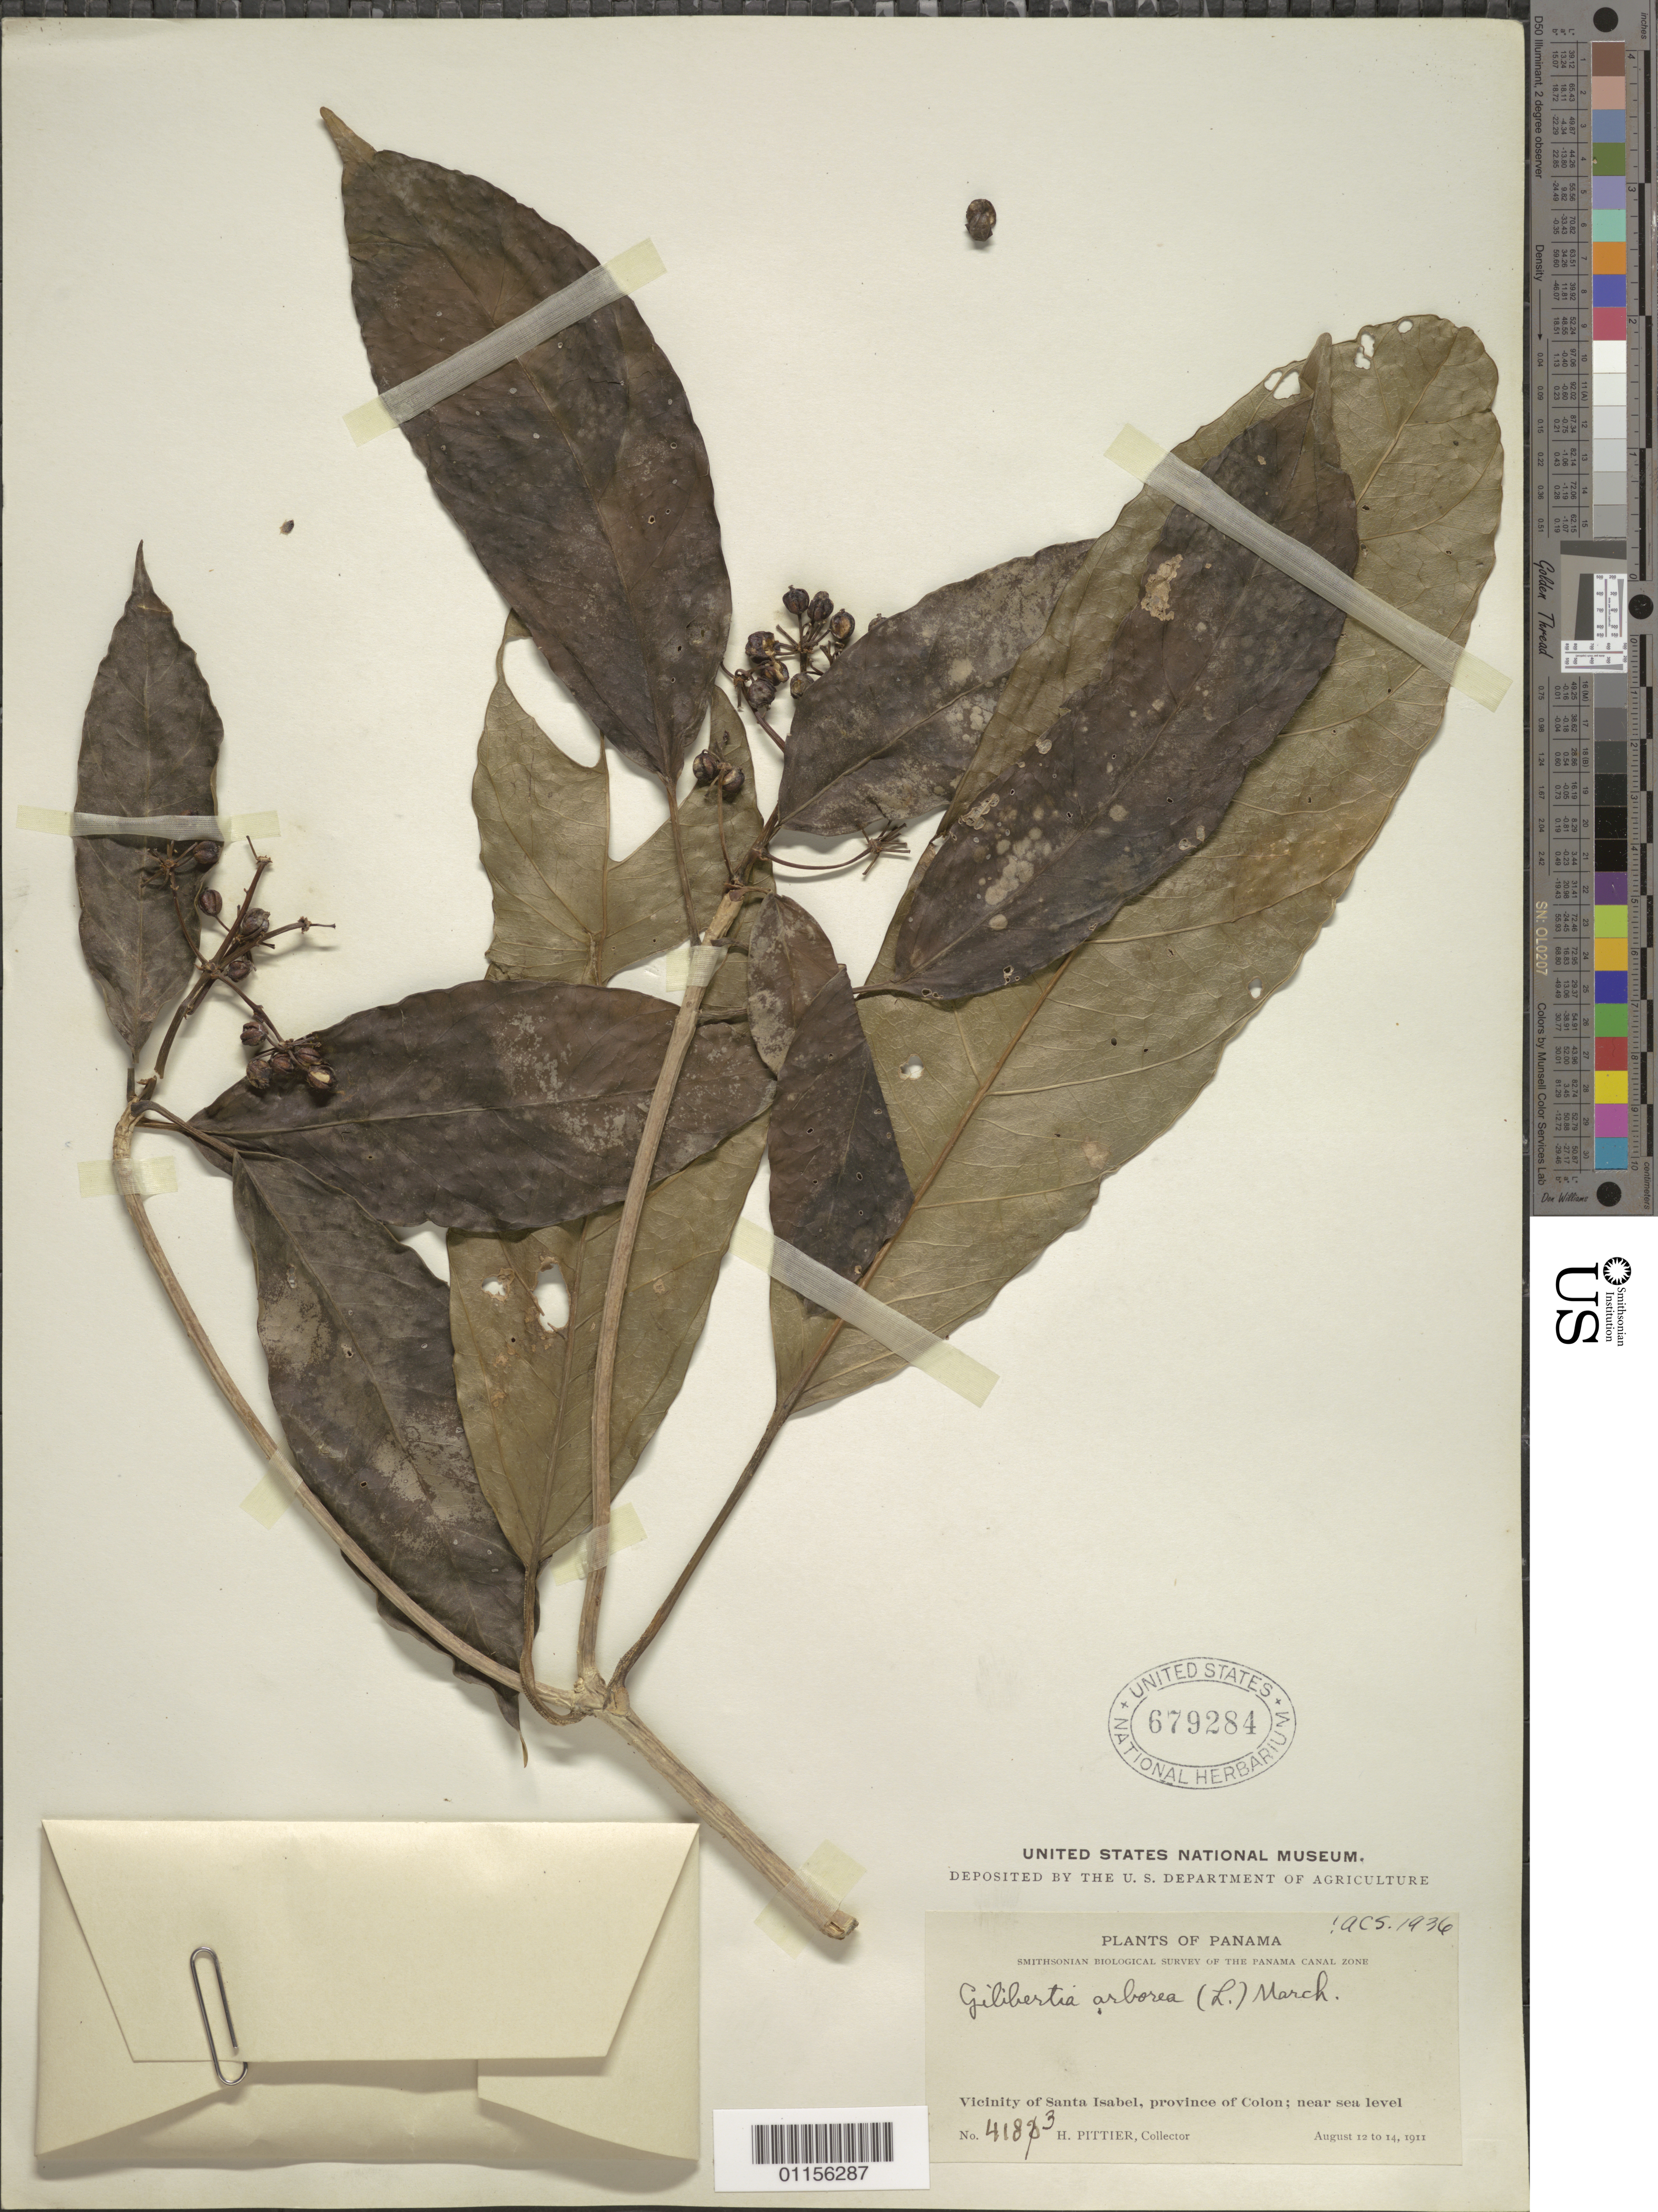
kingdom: Plantae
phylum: Tracheophyta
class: Magnoliopsida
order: Apiales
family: Araliaceae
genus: Dendropanax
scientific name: Dendropanax arboreus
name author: (L.) Decne. & Planch.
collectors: H. F. Pittier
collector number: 4183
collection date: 1911-08-12/1911-08-14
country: Panama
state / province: Colón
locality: Vicinity of Santa Isabel. Canal Zone.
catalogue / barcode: US 679284